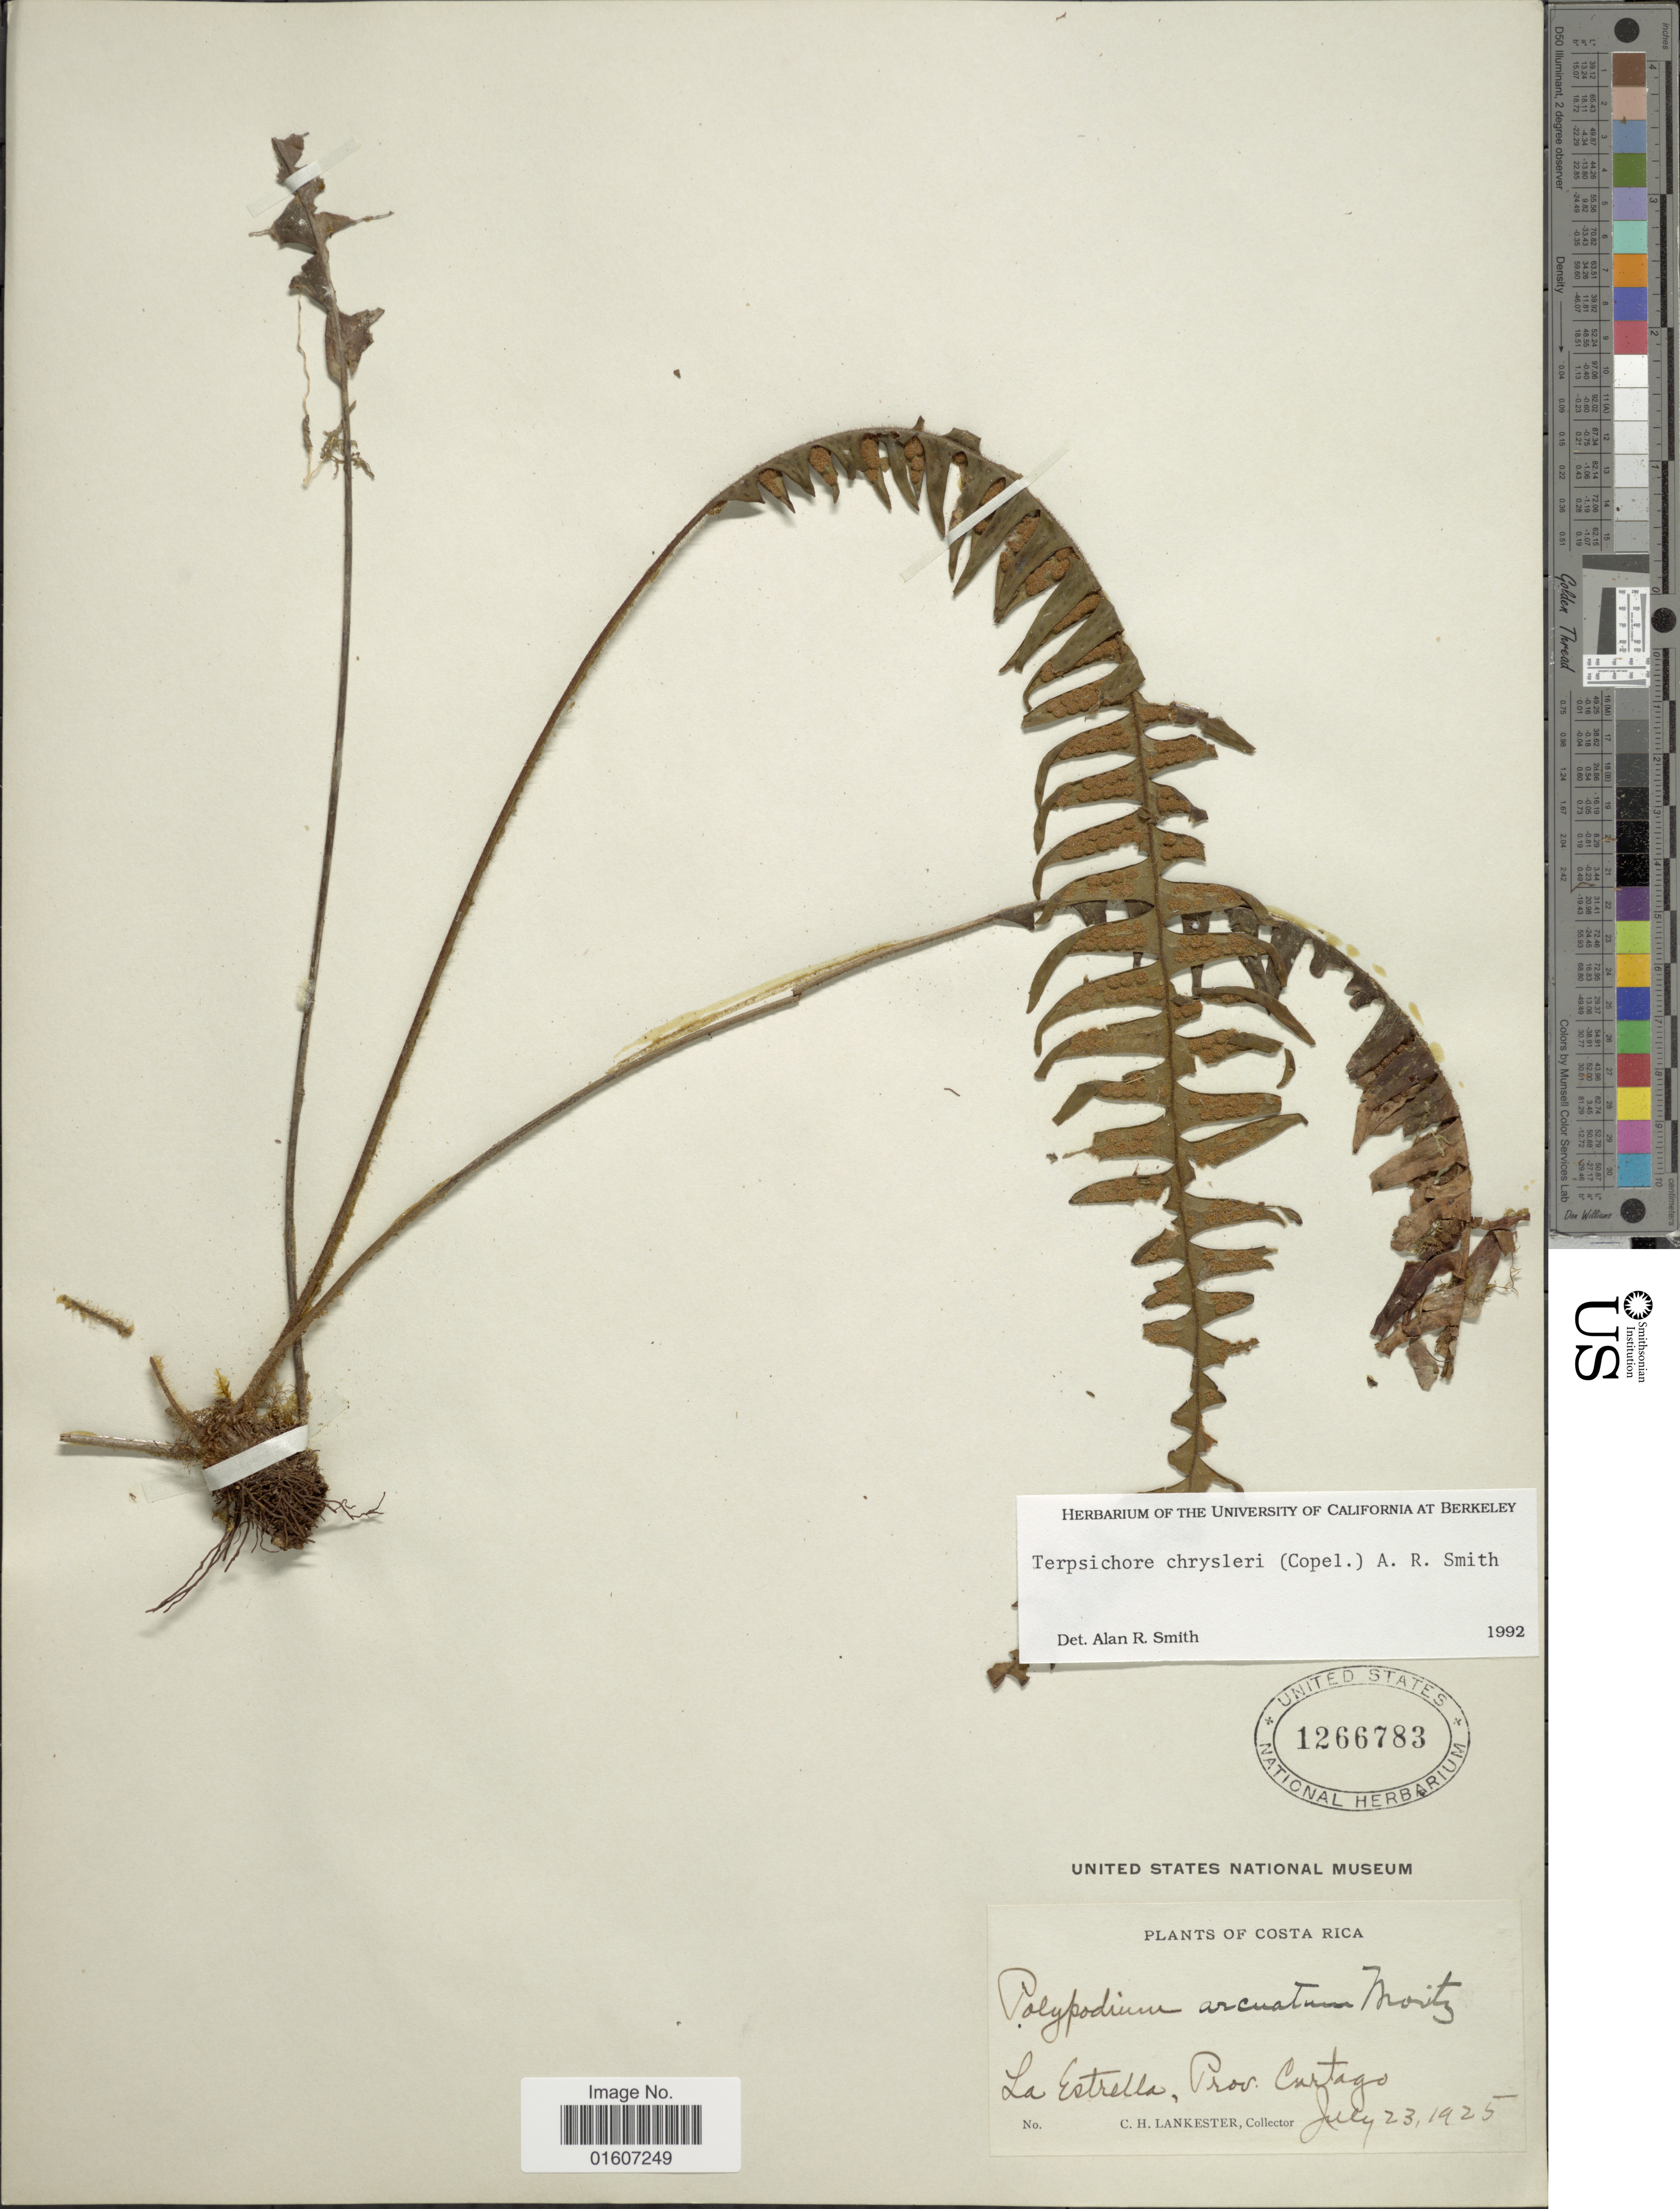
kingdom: Plantae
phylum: Tracheophyta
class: Polypodiopsida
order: Polypodiales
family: Polypodiaceae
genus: Terpsichore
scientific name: Terpsichore chrysleri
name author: (Copel.) A.R. Sm.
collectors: C. H. Lankester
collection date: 1925-07-23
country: Costa Rica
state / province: Cartago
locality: La Estrella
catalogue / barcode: US 1266783